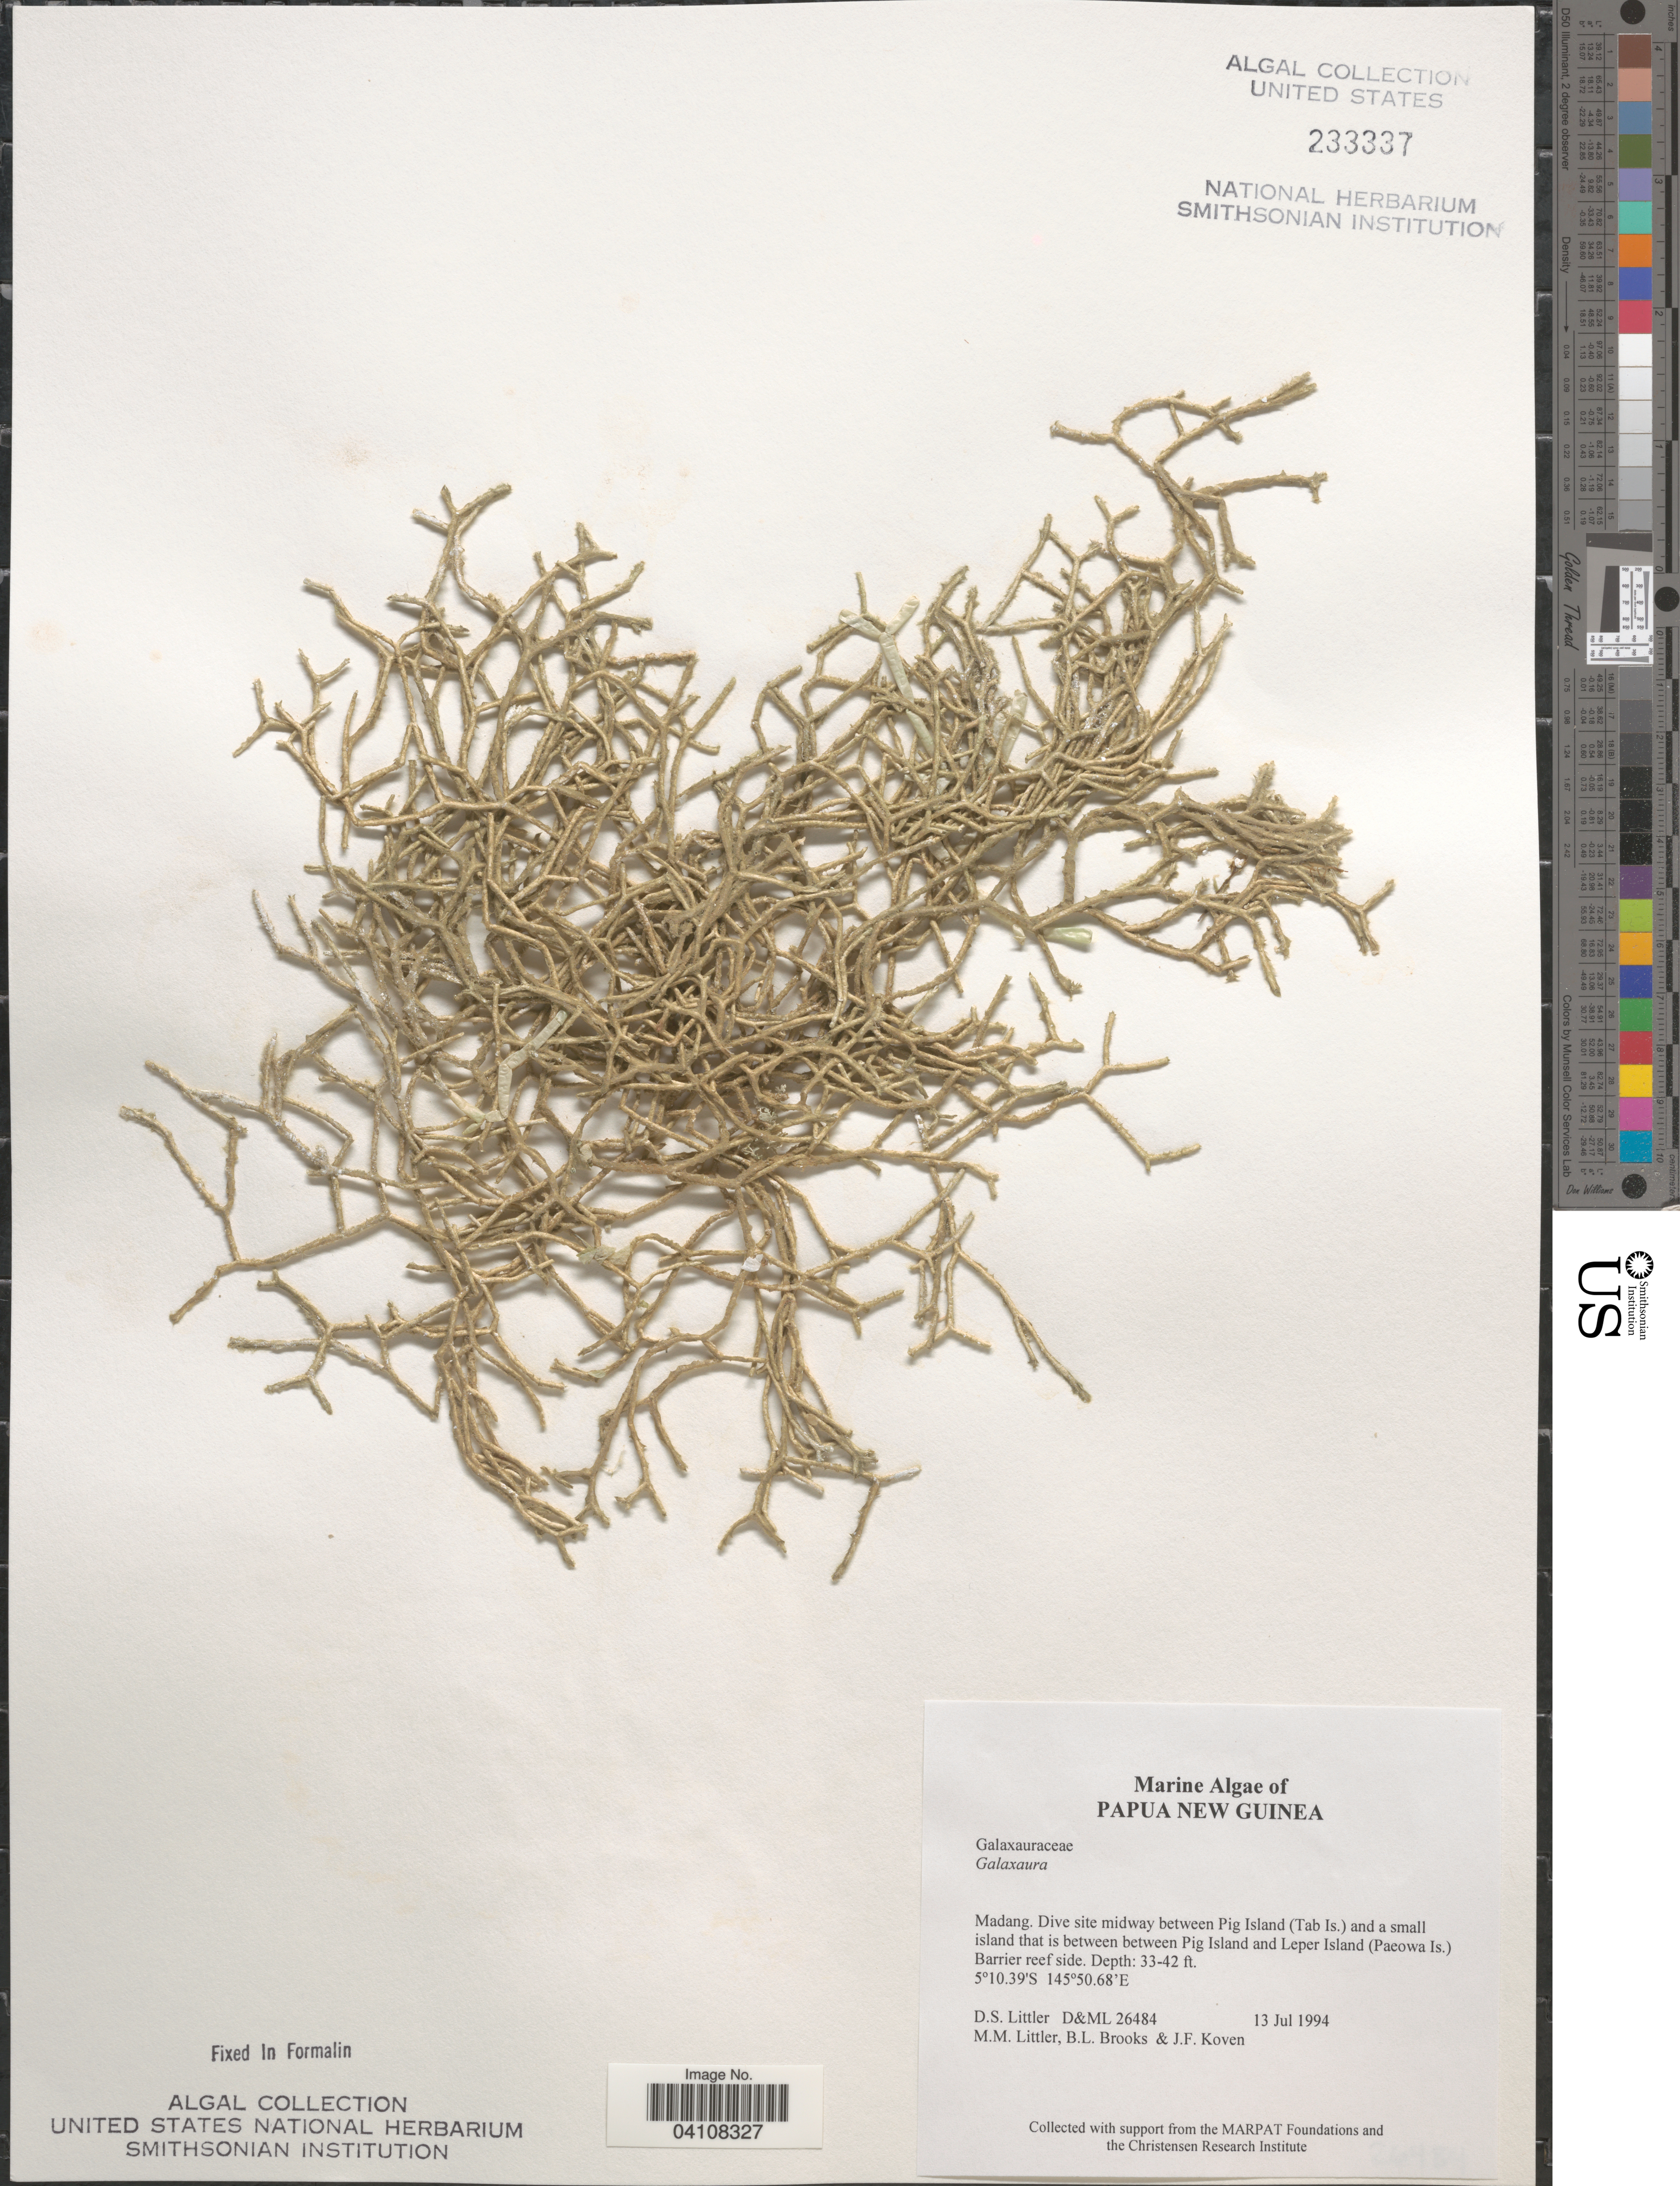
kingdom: Plantae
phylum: Rhodophyta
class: Florideophyceae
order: Nemaliales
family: Galaxauraceae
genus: Galaxaura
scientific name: Galaxaura sp.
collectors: D. S. Littler, B. Brooks & J. Koven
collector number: D&ML26484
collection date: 1994-07-13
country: Papua New Guinea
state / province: Madang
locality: Dive site midway between Pig Island (Tab Is.) and a small island that is between between Pig Island and Leper Island (Paeowa Is.) Barrier reef side.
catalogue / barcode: US 233337